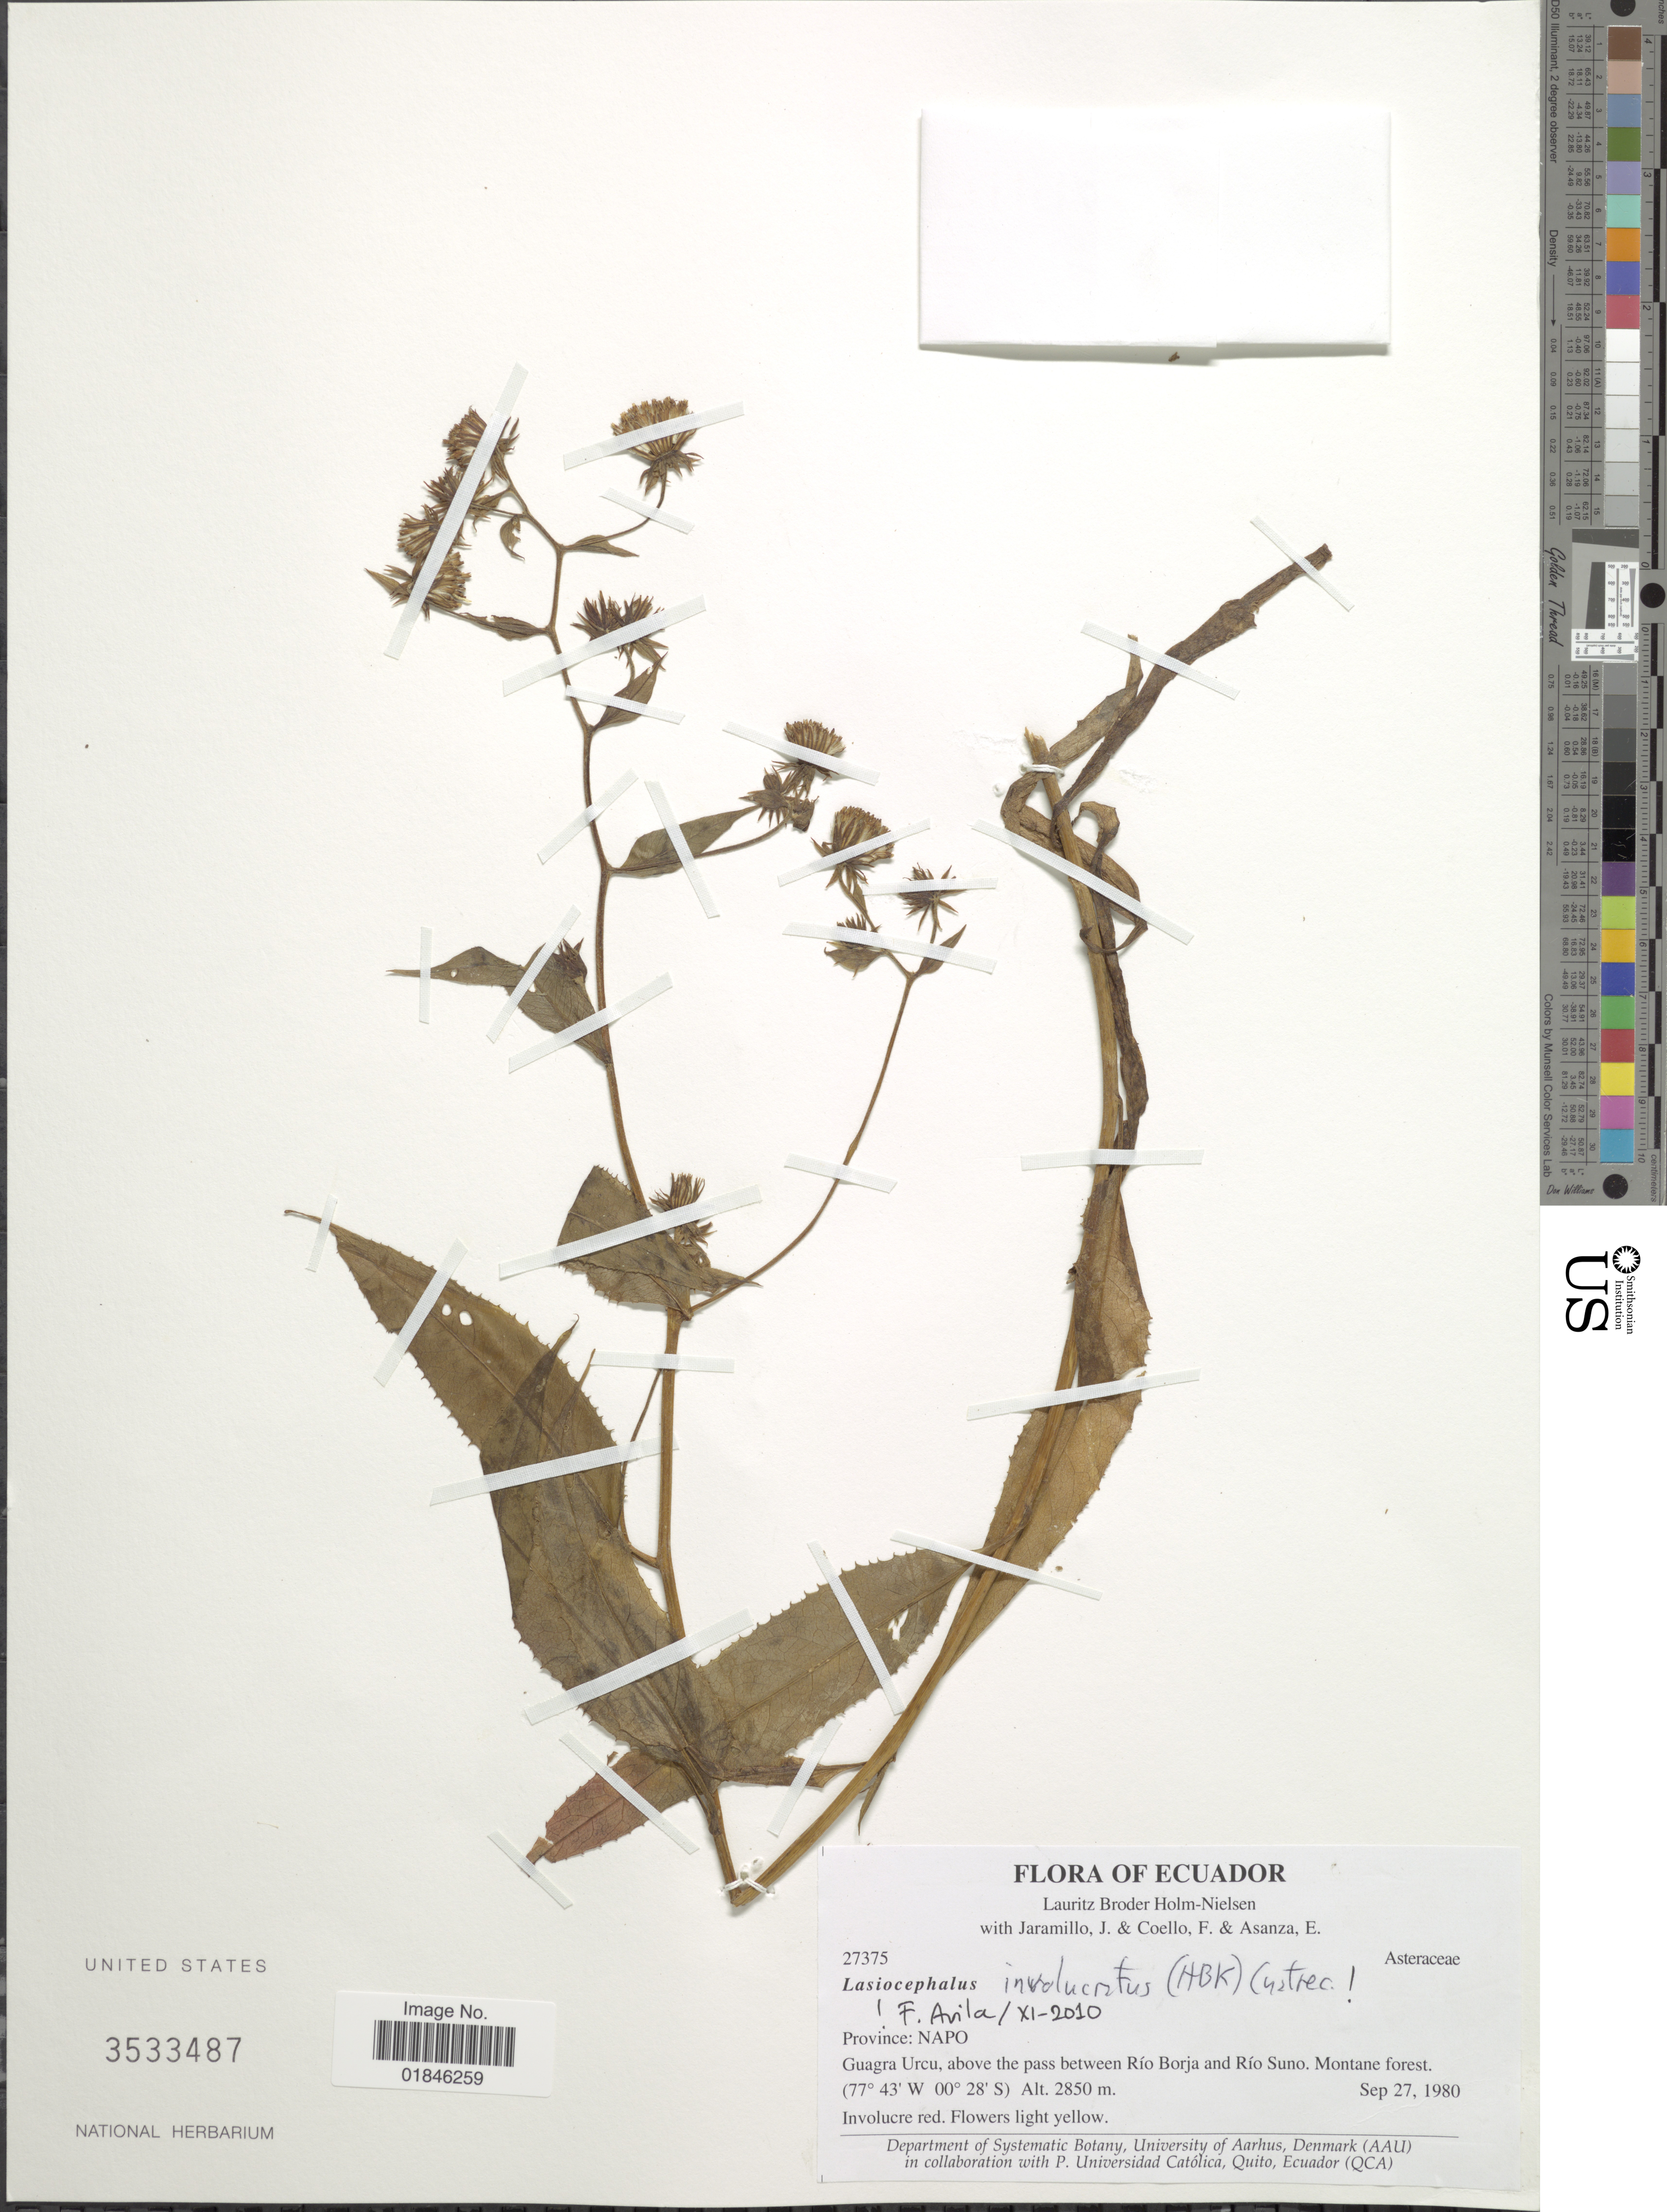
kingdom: Plantae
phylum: Tracheophyta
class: Magnoliopsida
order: Asterales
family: Asteraceae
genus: Senecio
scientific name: Senecio patens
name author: (Kunth) DC.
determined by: Salomon, Luciana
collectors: L. B. Holm-Nielsen, J. Jaramillo, F. Coello & E. Asanza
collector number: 27375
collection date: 1980-09-27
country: Ecuador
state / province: Napo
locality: Province: Napo. Guagra Urcu, above the pass between Río Borja and Río Suno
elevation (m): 2850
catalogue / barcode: US 3533487